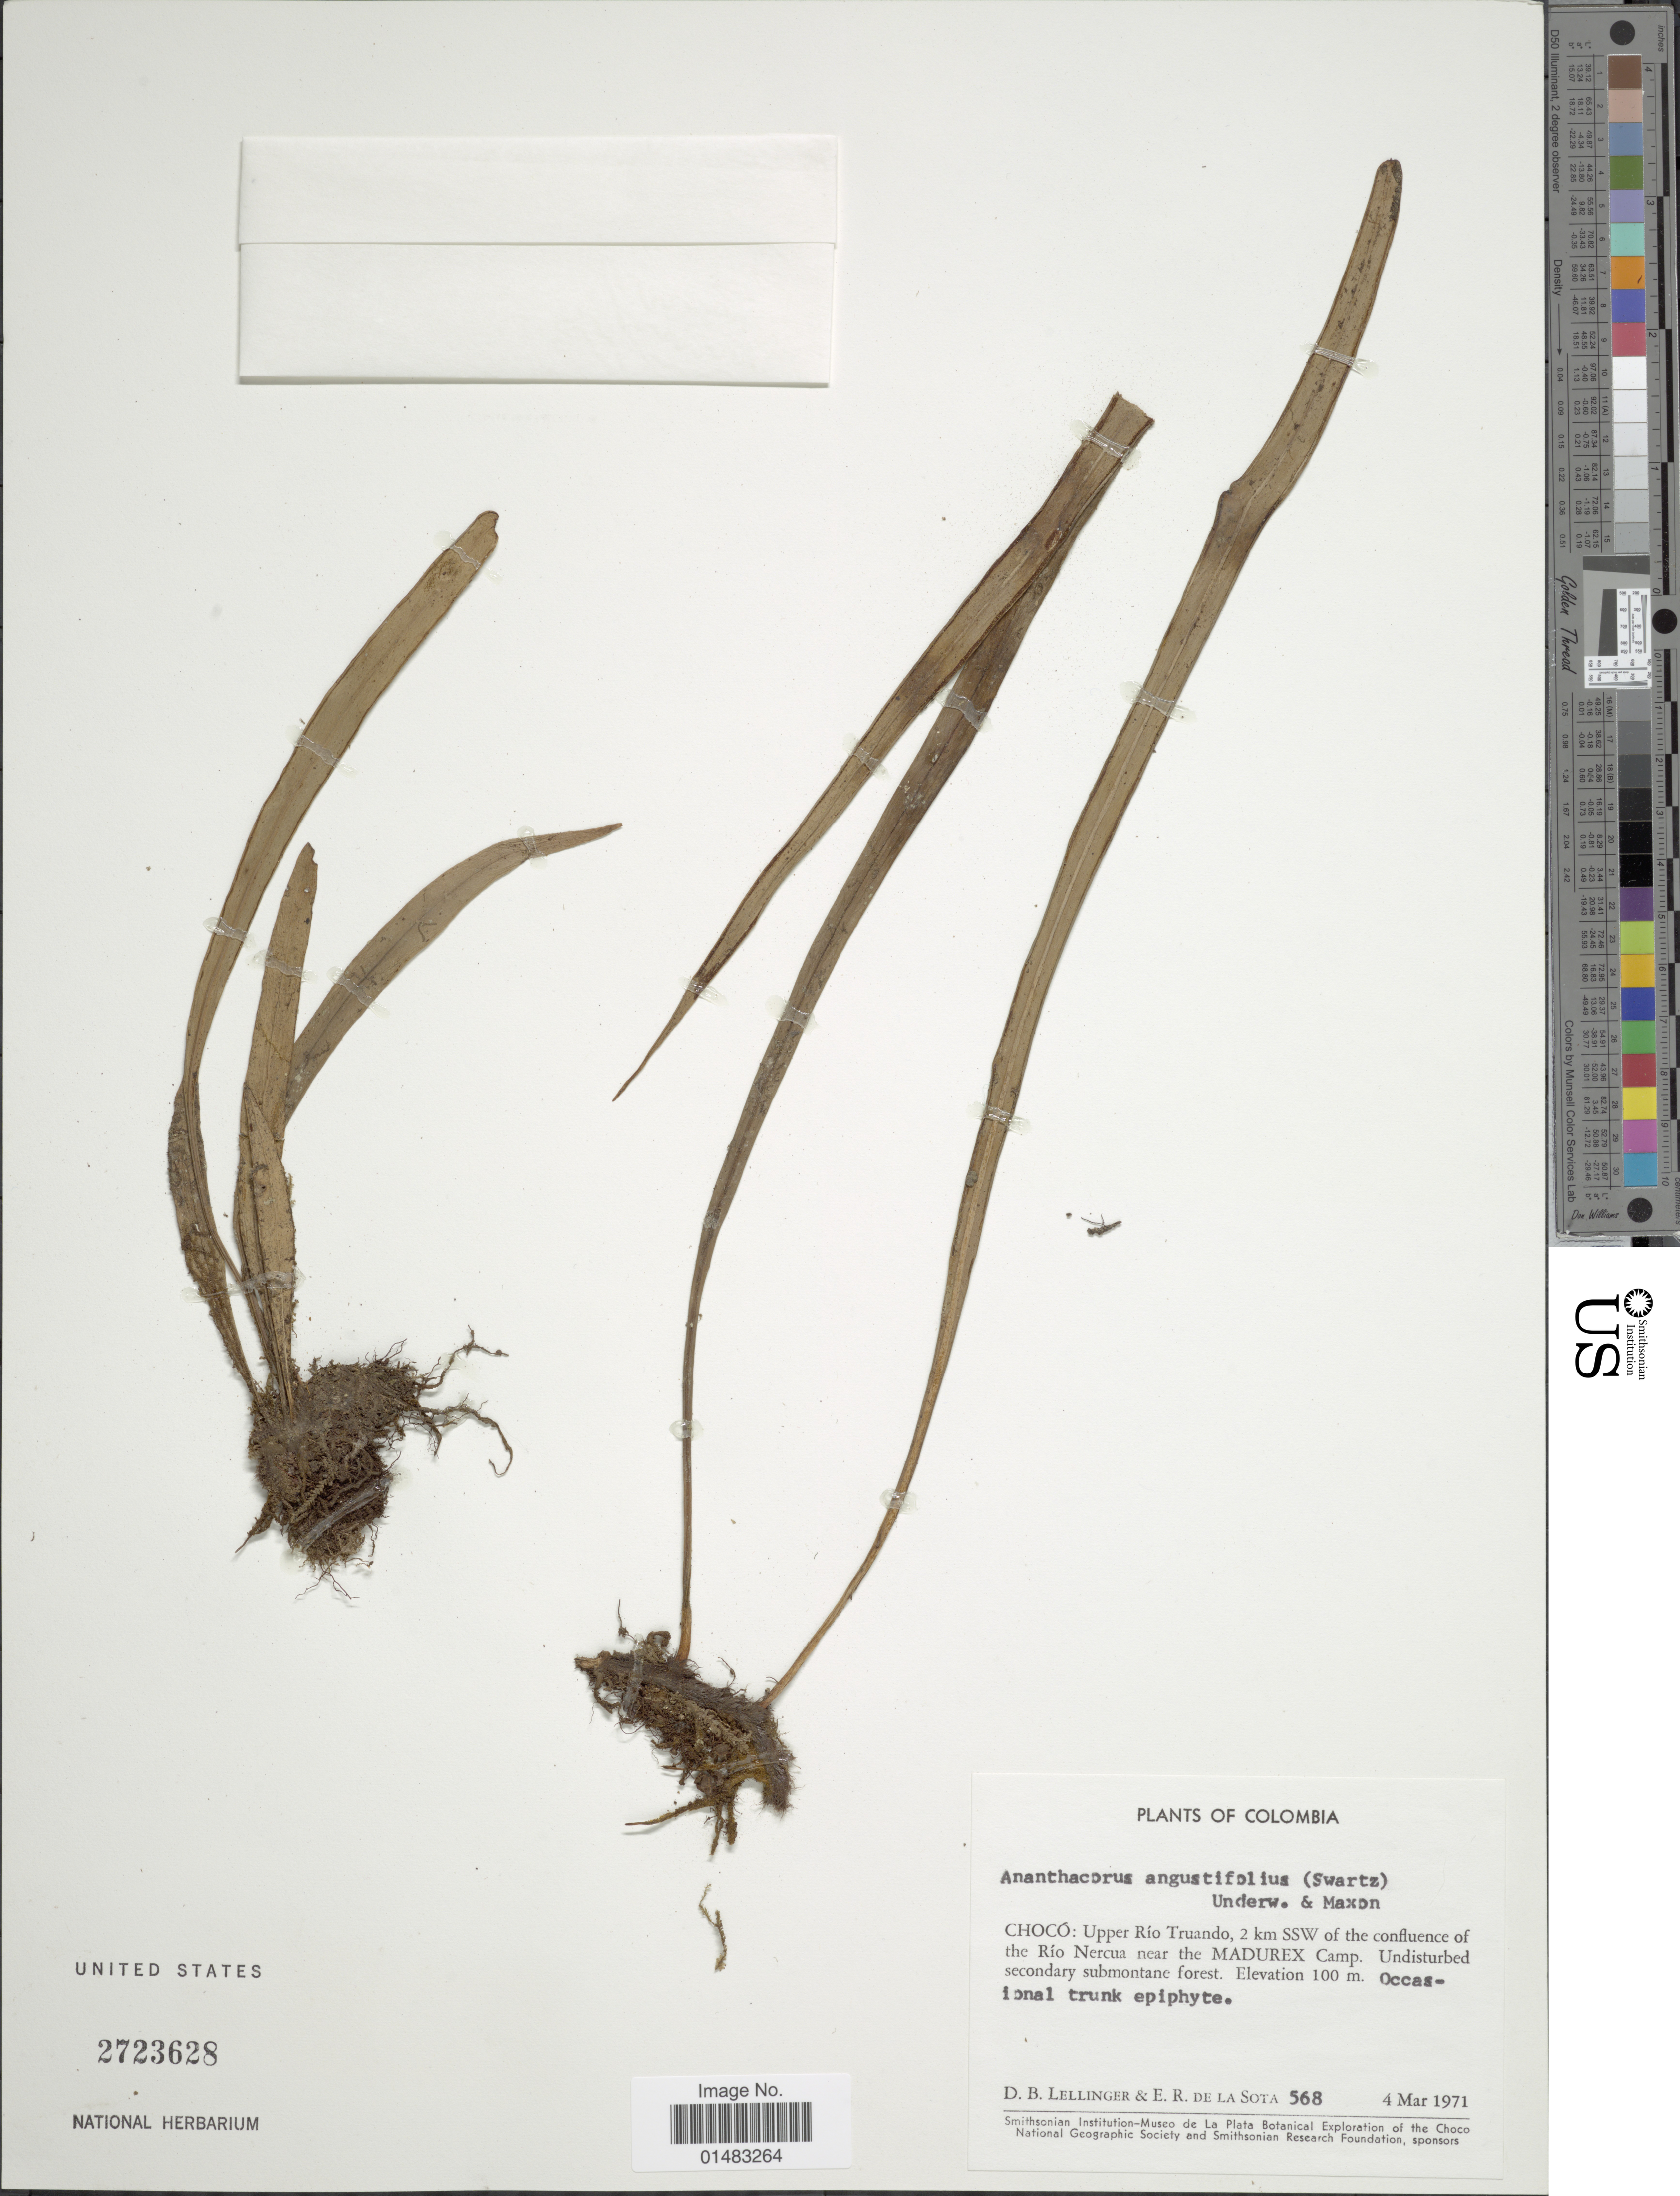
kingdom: Plantae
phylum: Tracheophyta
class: Polypodiopsida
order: Polypodiales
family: Pteridaceae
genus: Ananthacorus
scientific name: Ananthacorus angustifolius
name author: (Sw.) Underw. & Maxon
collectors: D. B. Lellinger & E. R. de la Sota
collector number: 568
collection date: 1971-03-04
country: Colombia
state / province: Chocó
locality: Upper Rio Truando, 2 km. SSW of the confluence of the Río Nercua near the MADUREX Camp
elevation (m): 100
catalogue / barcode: US 2723628